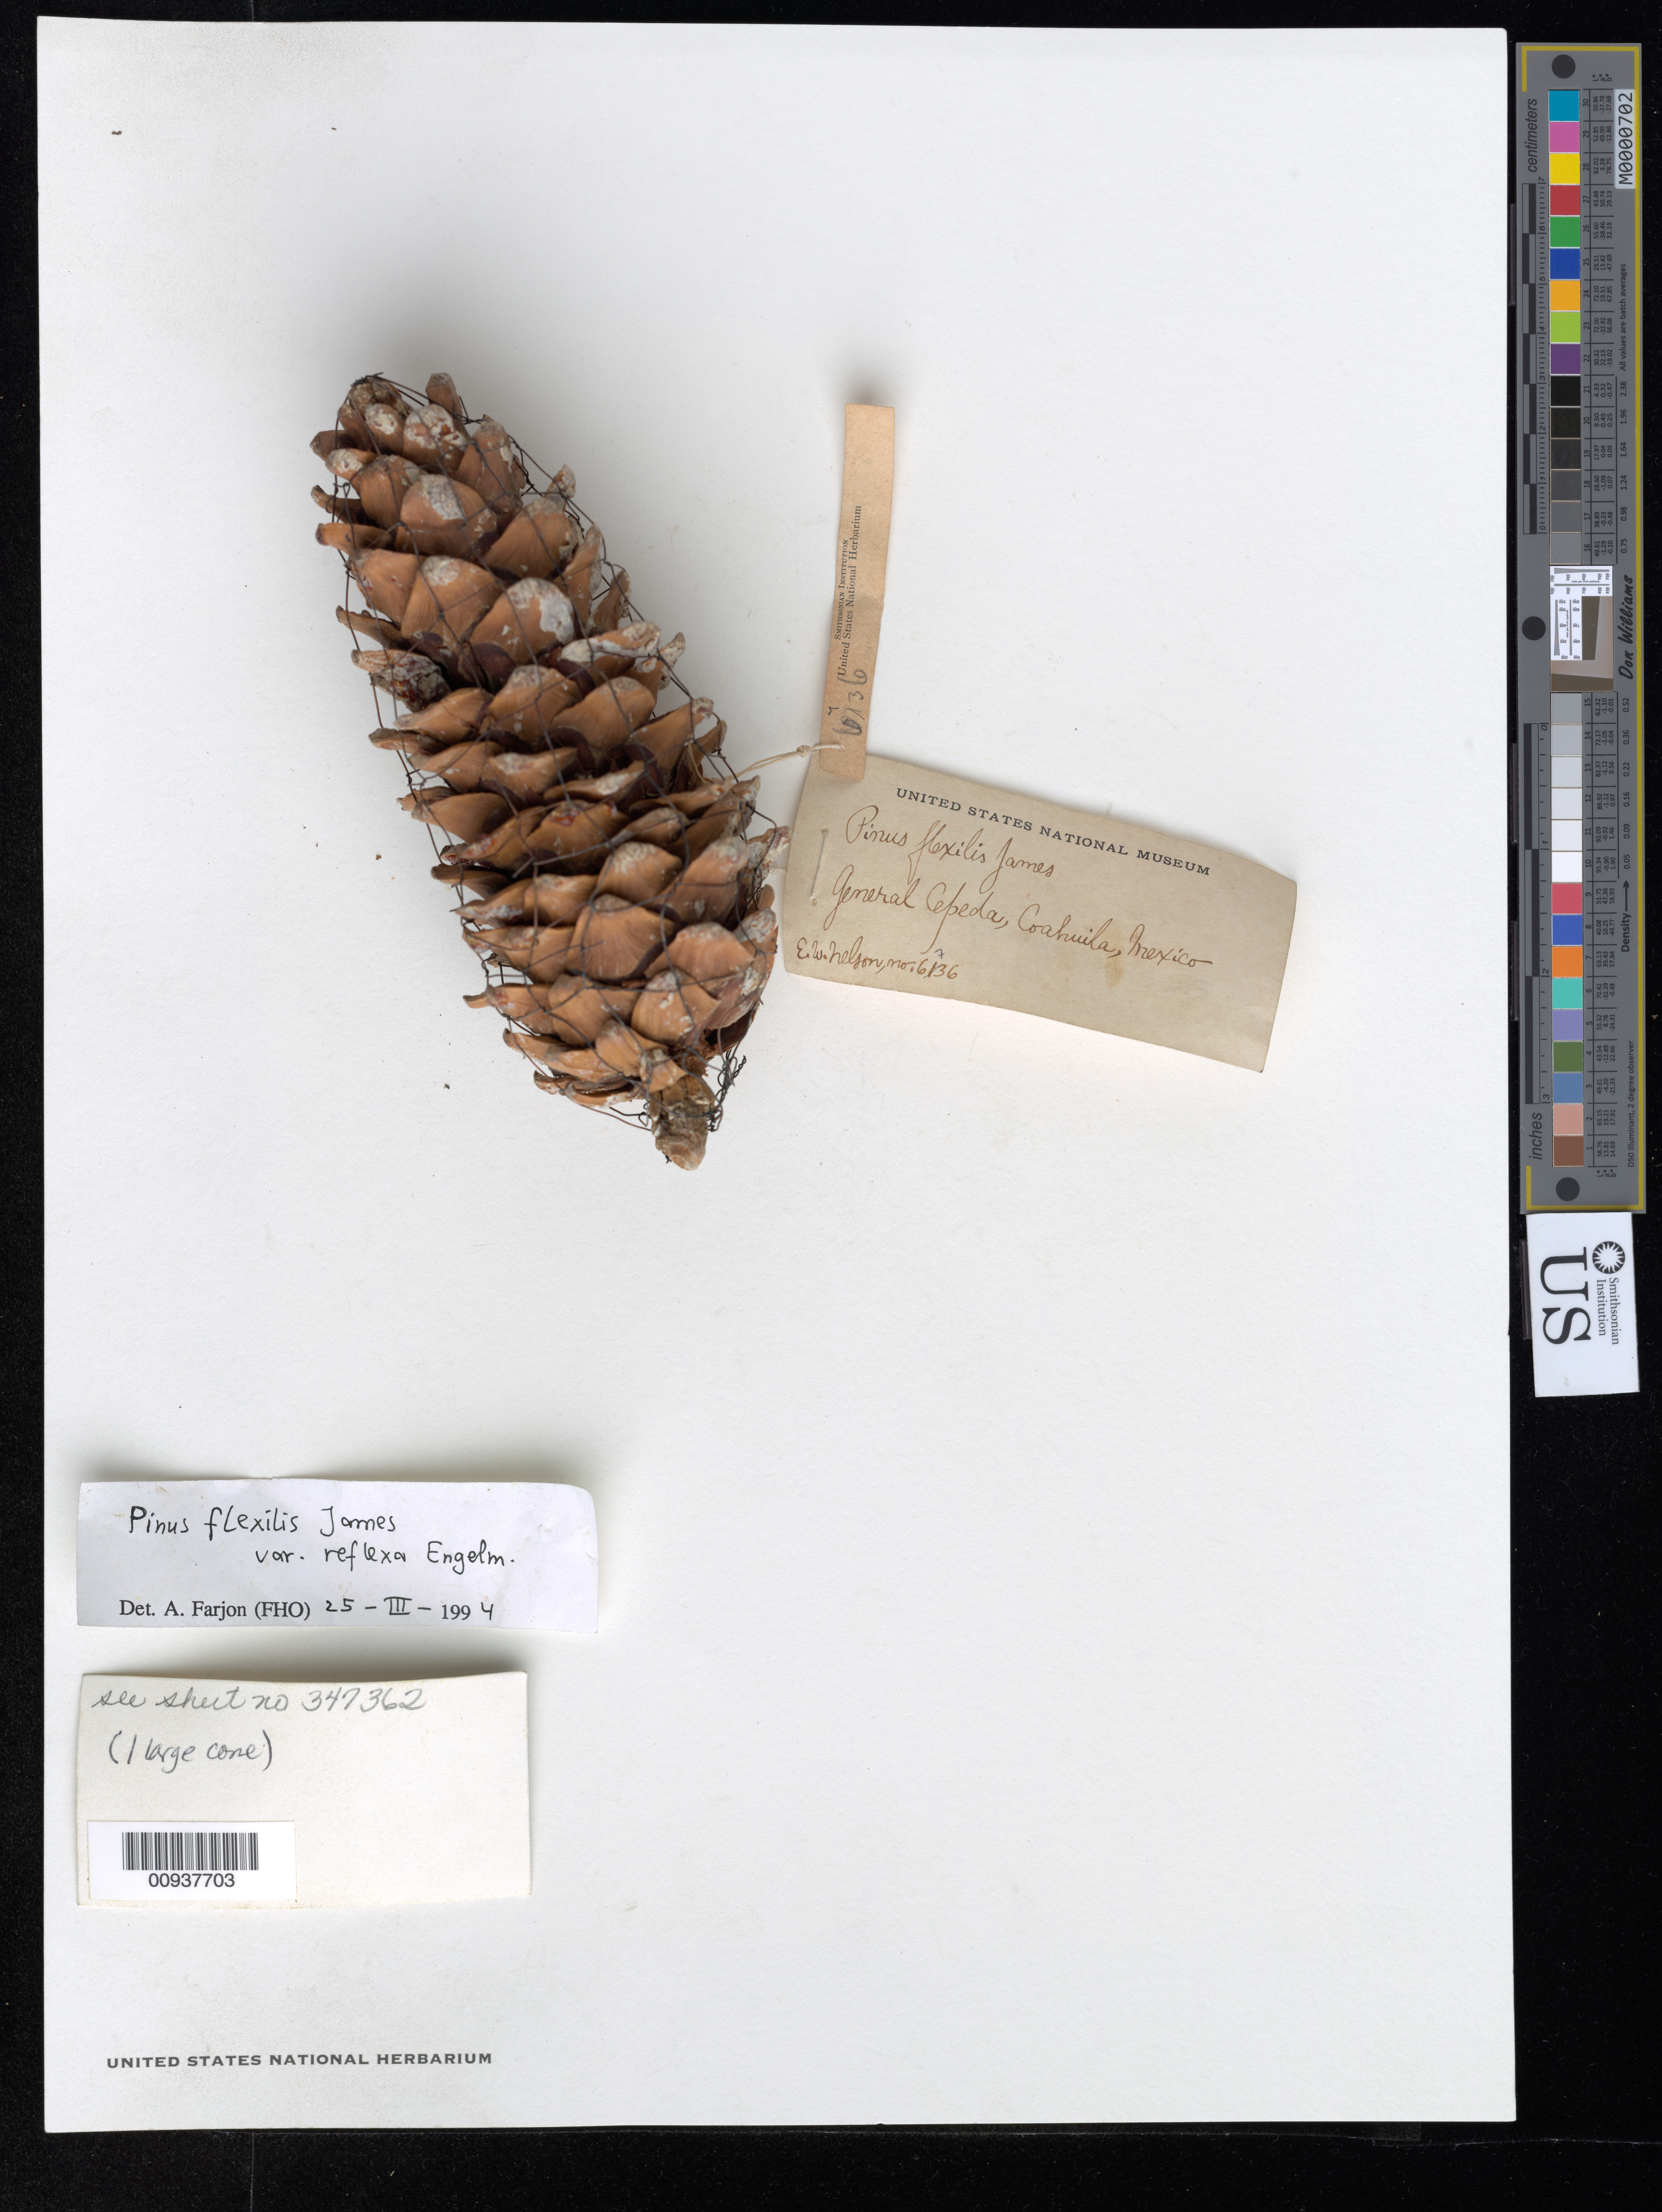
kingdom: Plantae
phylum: Tracheophyta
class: Pinopsida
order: Pinales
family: Pinaceae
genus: Pinus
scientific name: Pinus flexilis var. reflexa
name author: Engelm.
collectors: W. Nelson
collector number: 6736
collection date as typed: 20 Apr 1902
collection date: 1902-04-20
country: Mexico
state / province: Coahuila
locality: General Cepeda.